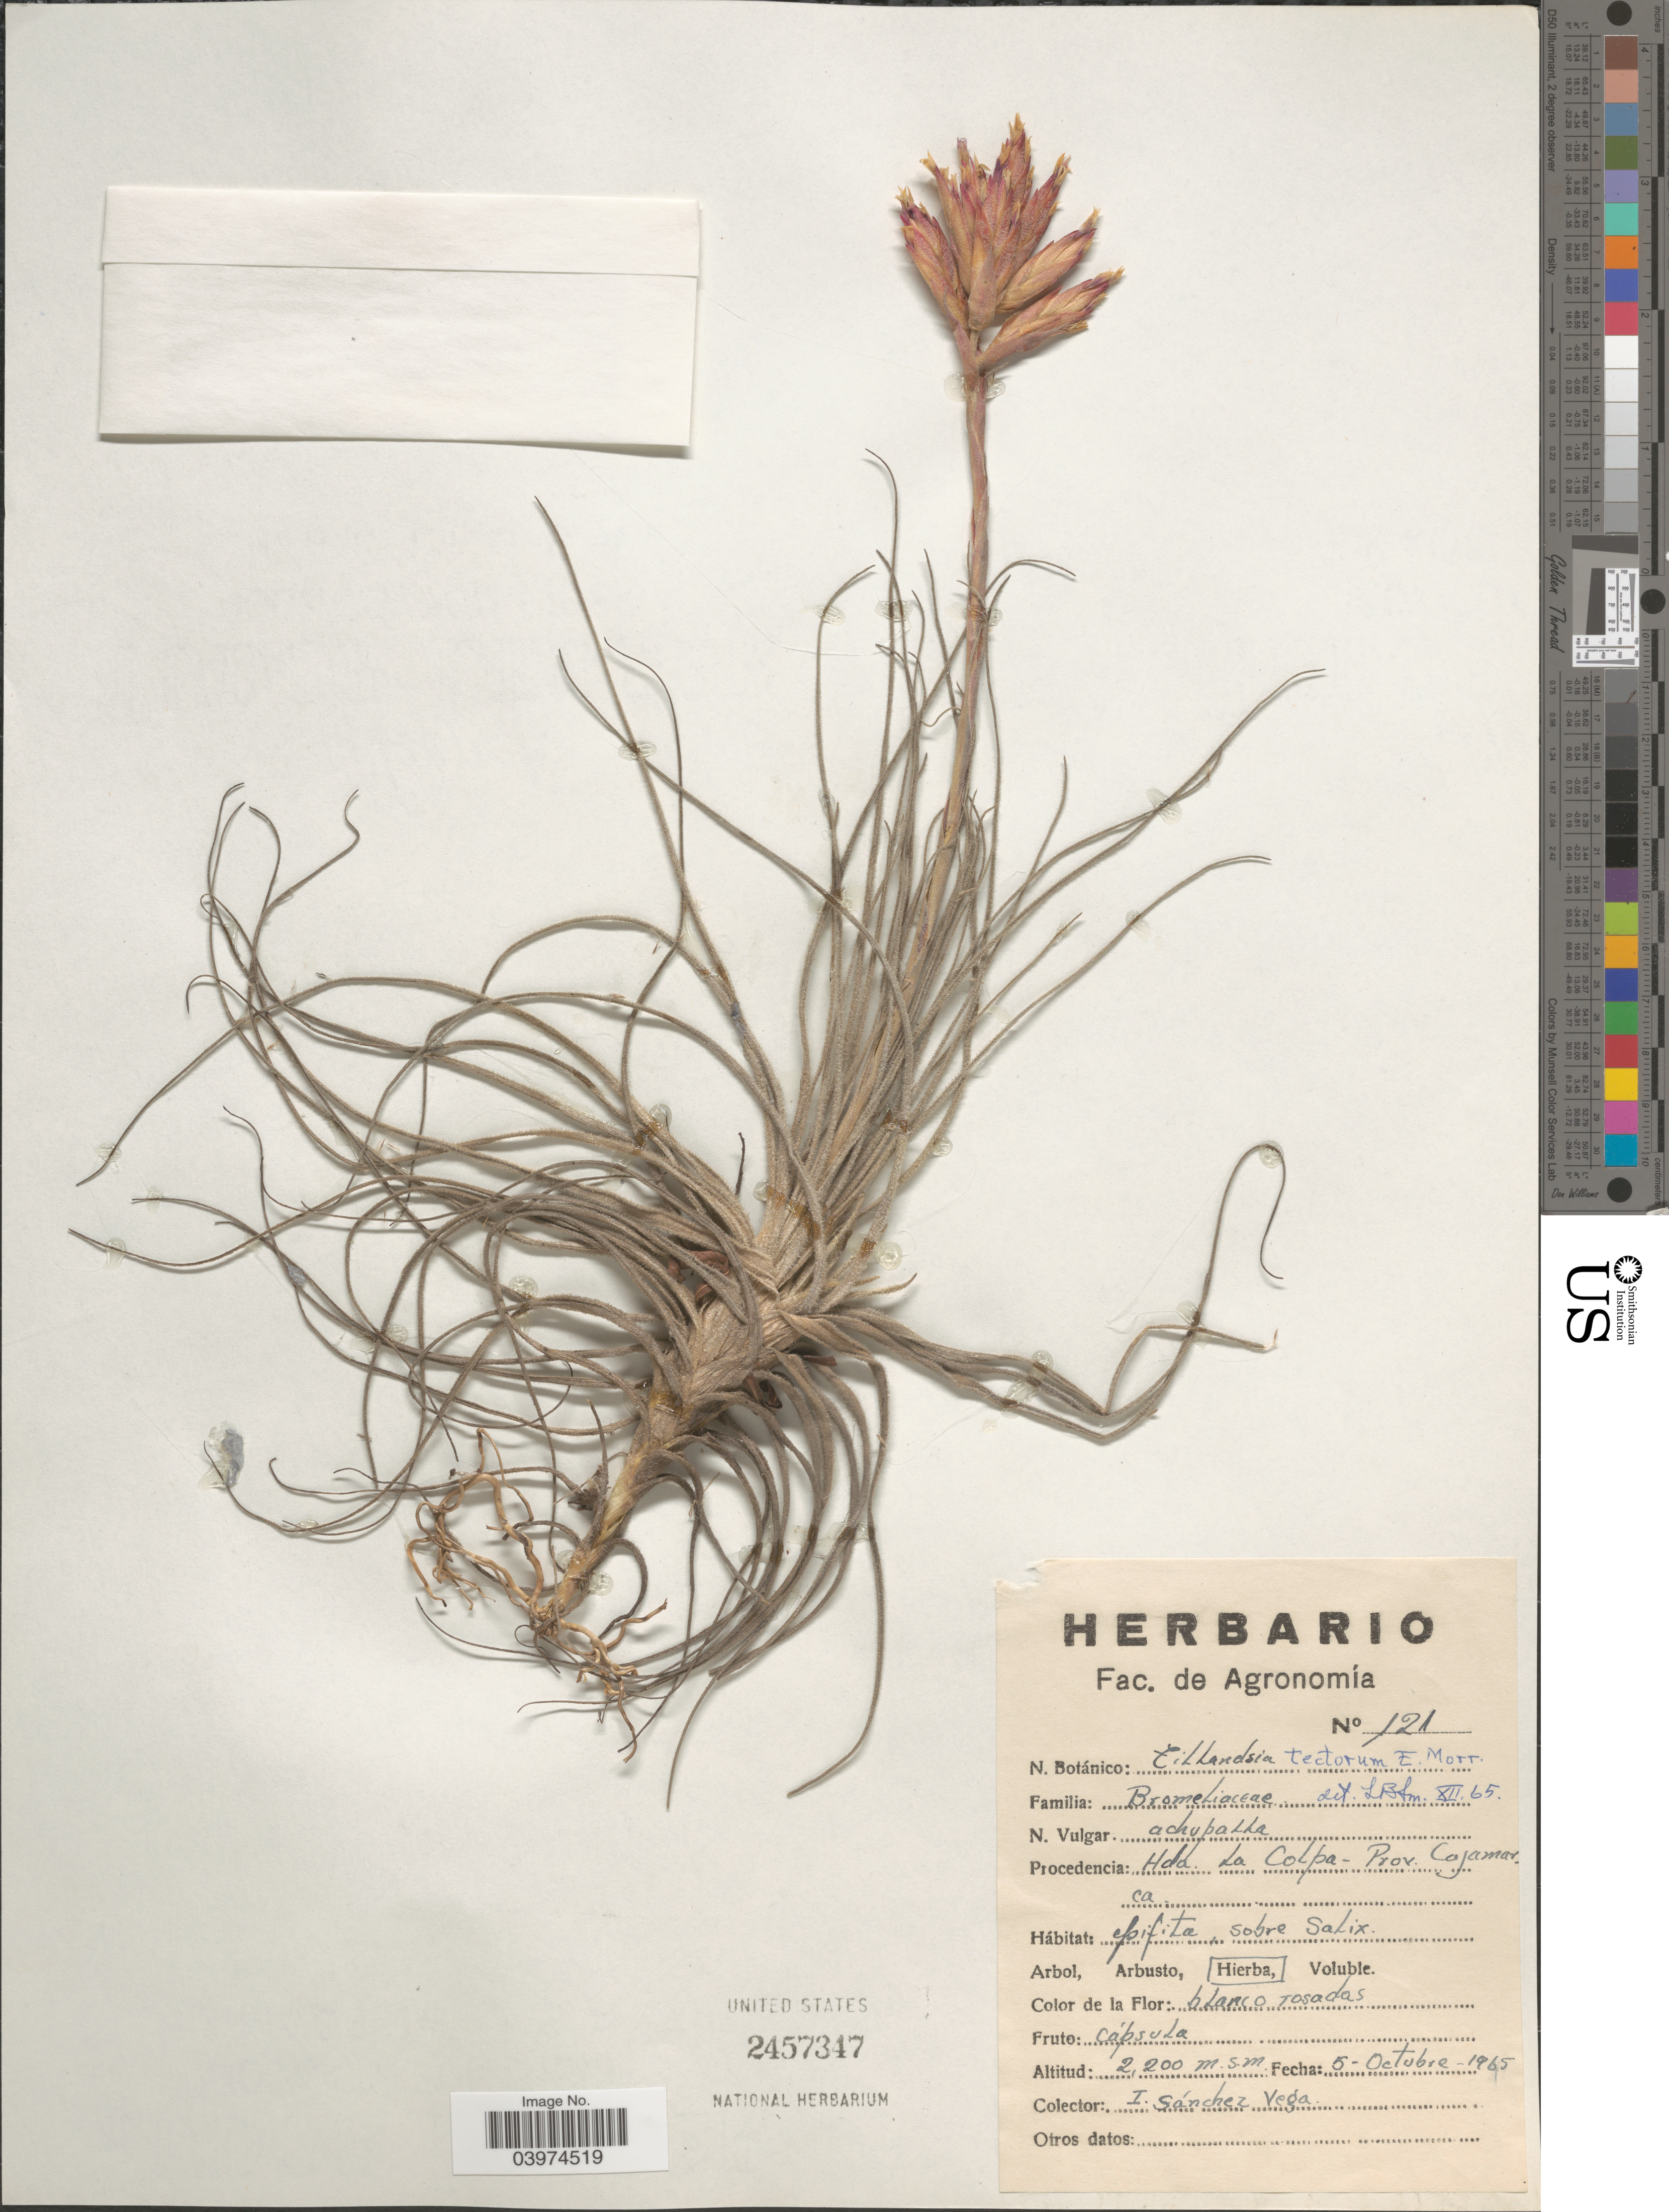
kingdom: Plantae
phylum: Tracheophyta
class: Liliopsida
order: Poales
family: Bromeliaceae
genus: Tillandsia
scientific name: Tillandsia tectorum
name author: É. Morren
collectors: I. Sánchez-Vega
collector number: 121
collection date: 1965-10-05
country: Peru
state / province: Cajamarca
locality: Procedencia: Hda. La Colpa.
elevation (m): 2200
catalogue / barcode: US 2457347